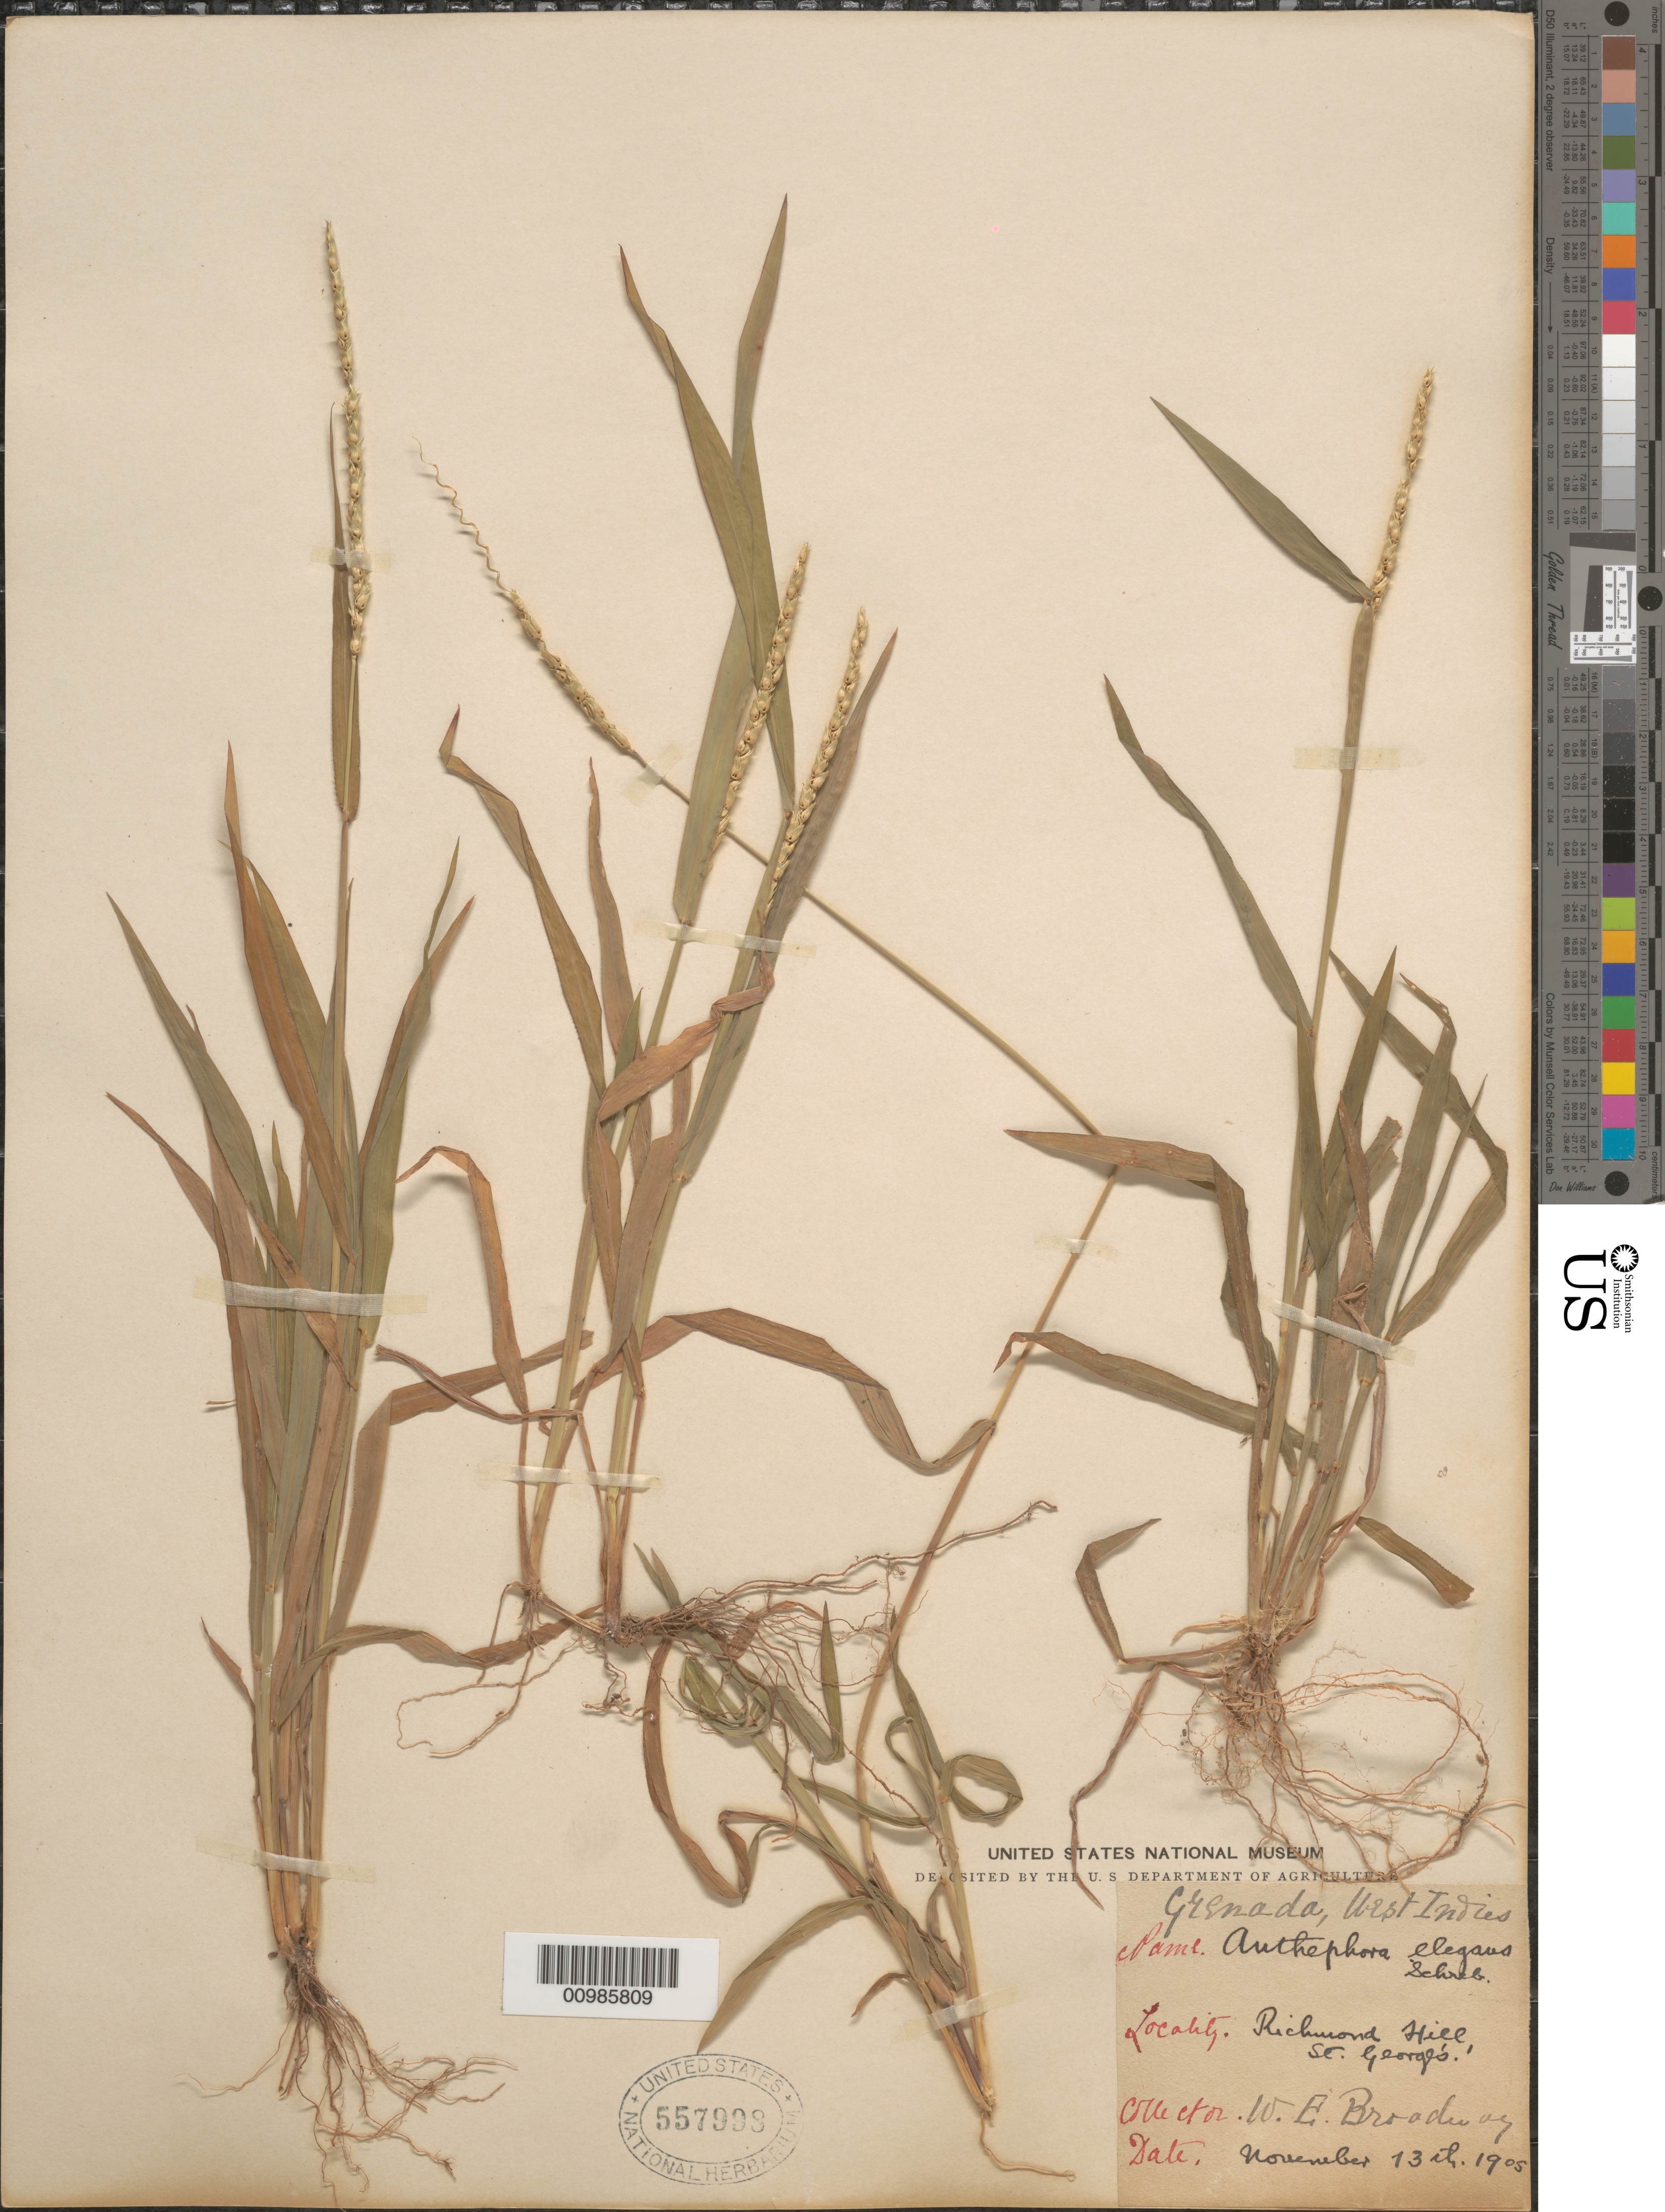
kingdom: Plantae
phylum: Tracheophyta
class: Liliopsida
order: Poales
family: Poaceae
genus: Anthephora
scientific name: Anthephora hermaphrodita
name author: (L.) Kuntze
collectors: W. E. Broadway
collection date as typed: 13 Nov 1905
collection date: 1905-11-13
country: Grenada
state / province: Saint George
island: Grenada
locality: Richmond Hill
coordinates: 0 N, 0 E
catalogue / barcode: US 557998